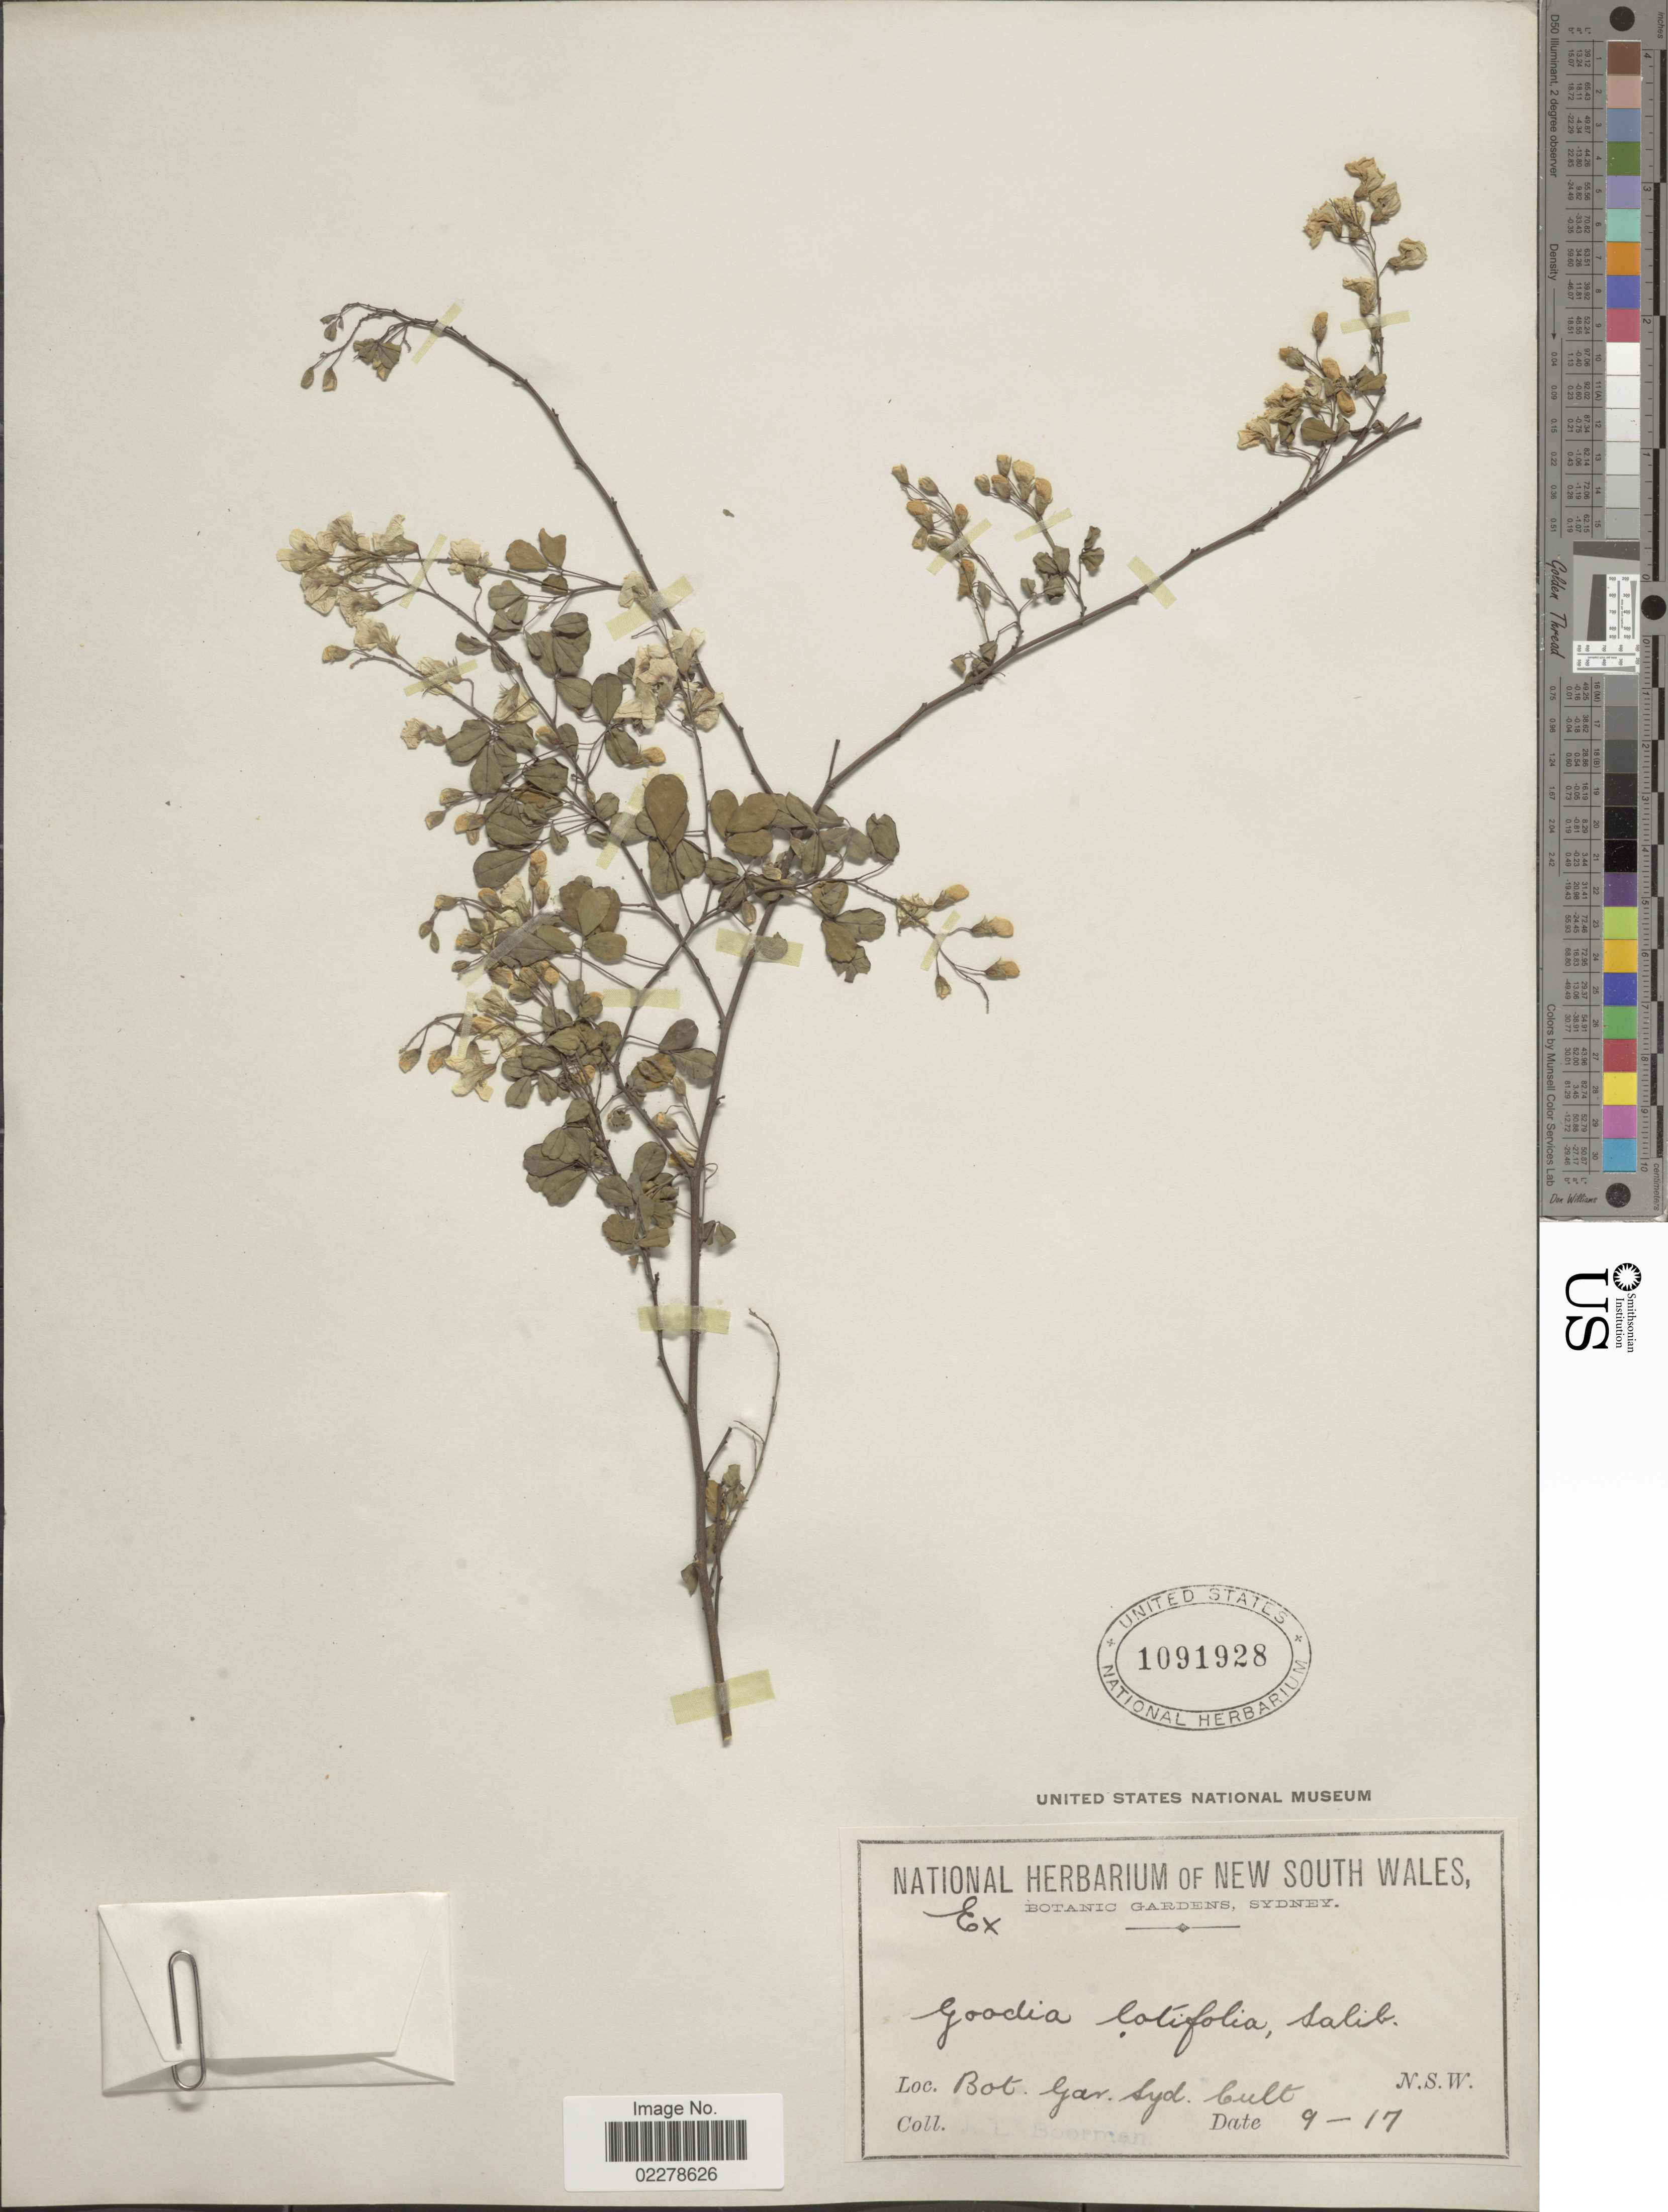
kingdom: Plantae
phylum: Tracheophyta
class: Magnoliopsida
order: Fabales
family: Fabaceae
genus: Goodia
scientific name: Goodia lotifolia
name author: Salisb.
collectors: J. Boorman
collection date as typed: Transcribed d/m/y: /9/17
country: Australia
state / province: New South Wales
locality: Bot. Gar. Syd. Cult. N.S.W.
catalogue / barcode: US 1091928